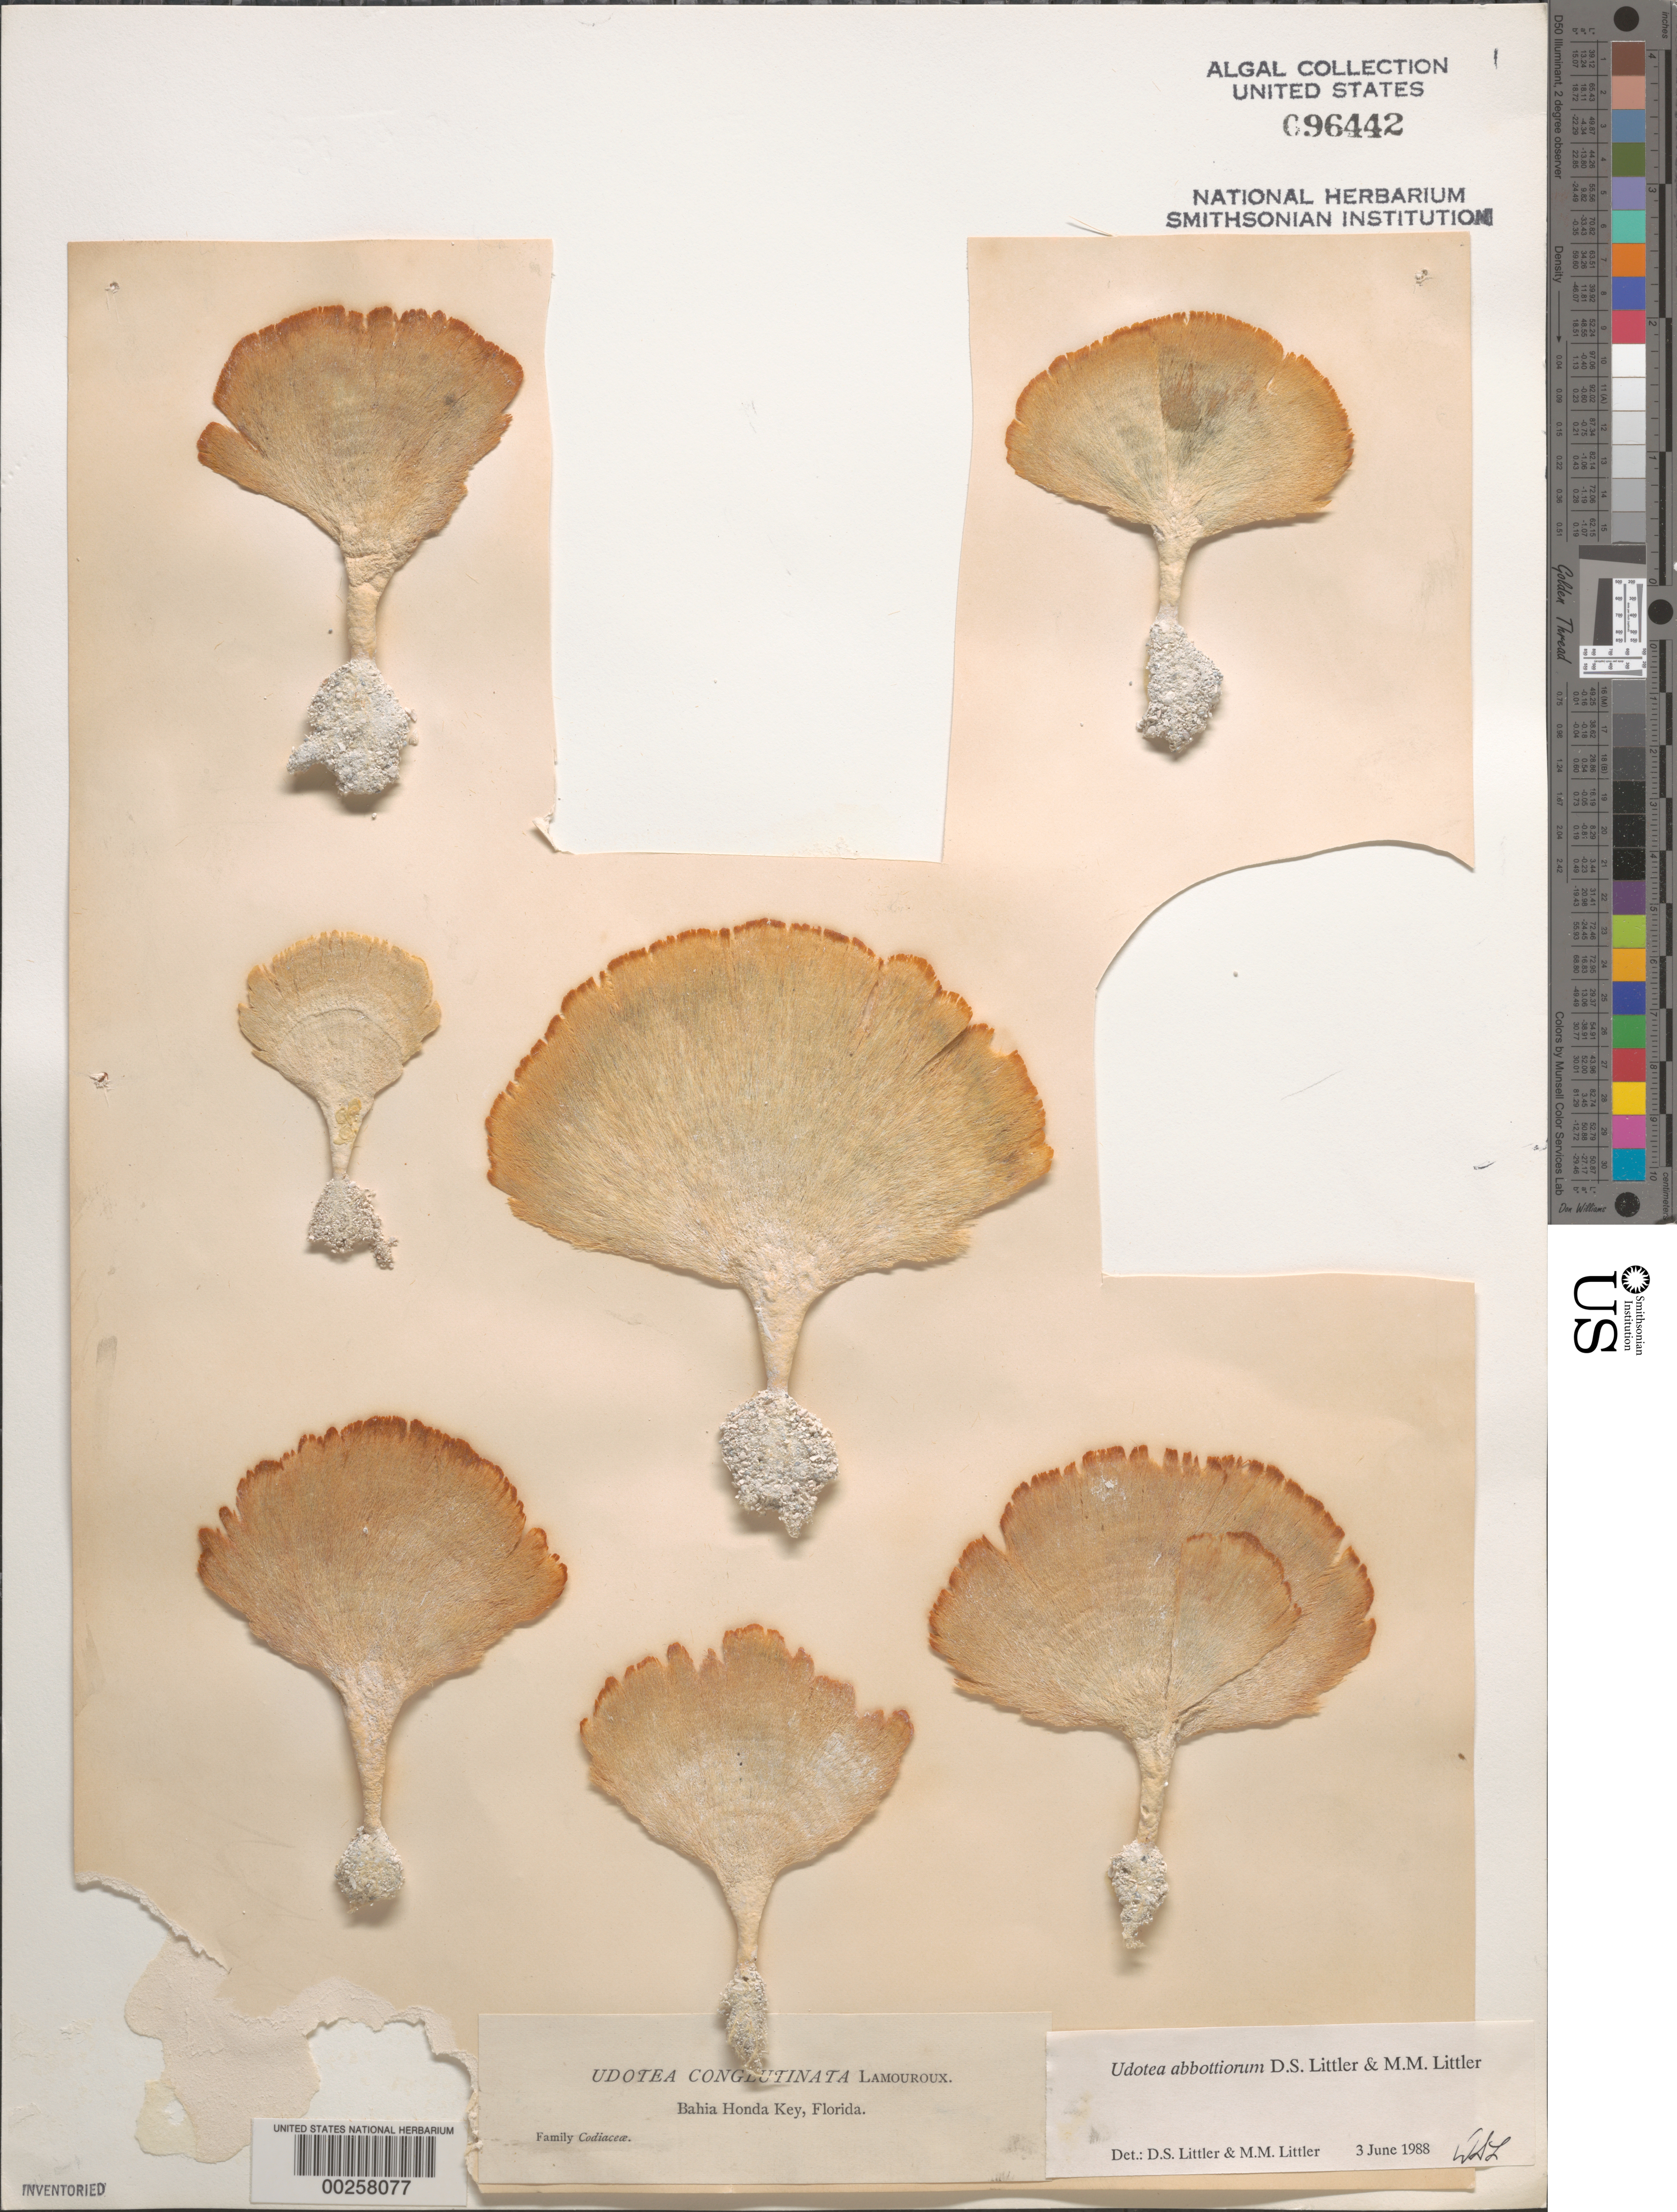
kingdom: Plantae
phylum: Chlorophyta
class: Ulvophyceae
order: Bryopsidales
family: Udoteaceae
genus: Udotea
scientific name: Udotea abbottiorum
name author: D.S. Littler & Littler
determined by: Littler, D. S.; Littler, M. M.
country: United States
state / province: Florida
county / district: Monroe County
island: Bahia Honda Key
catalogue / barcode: US 96442